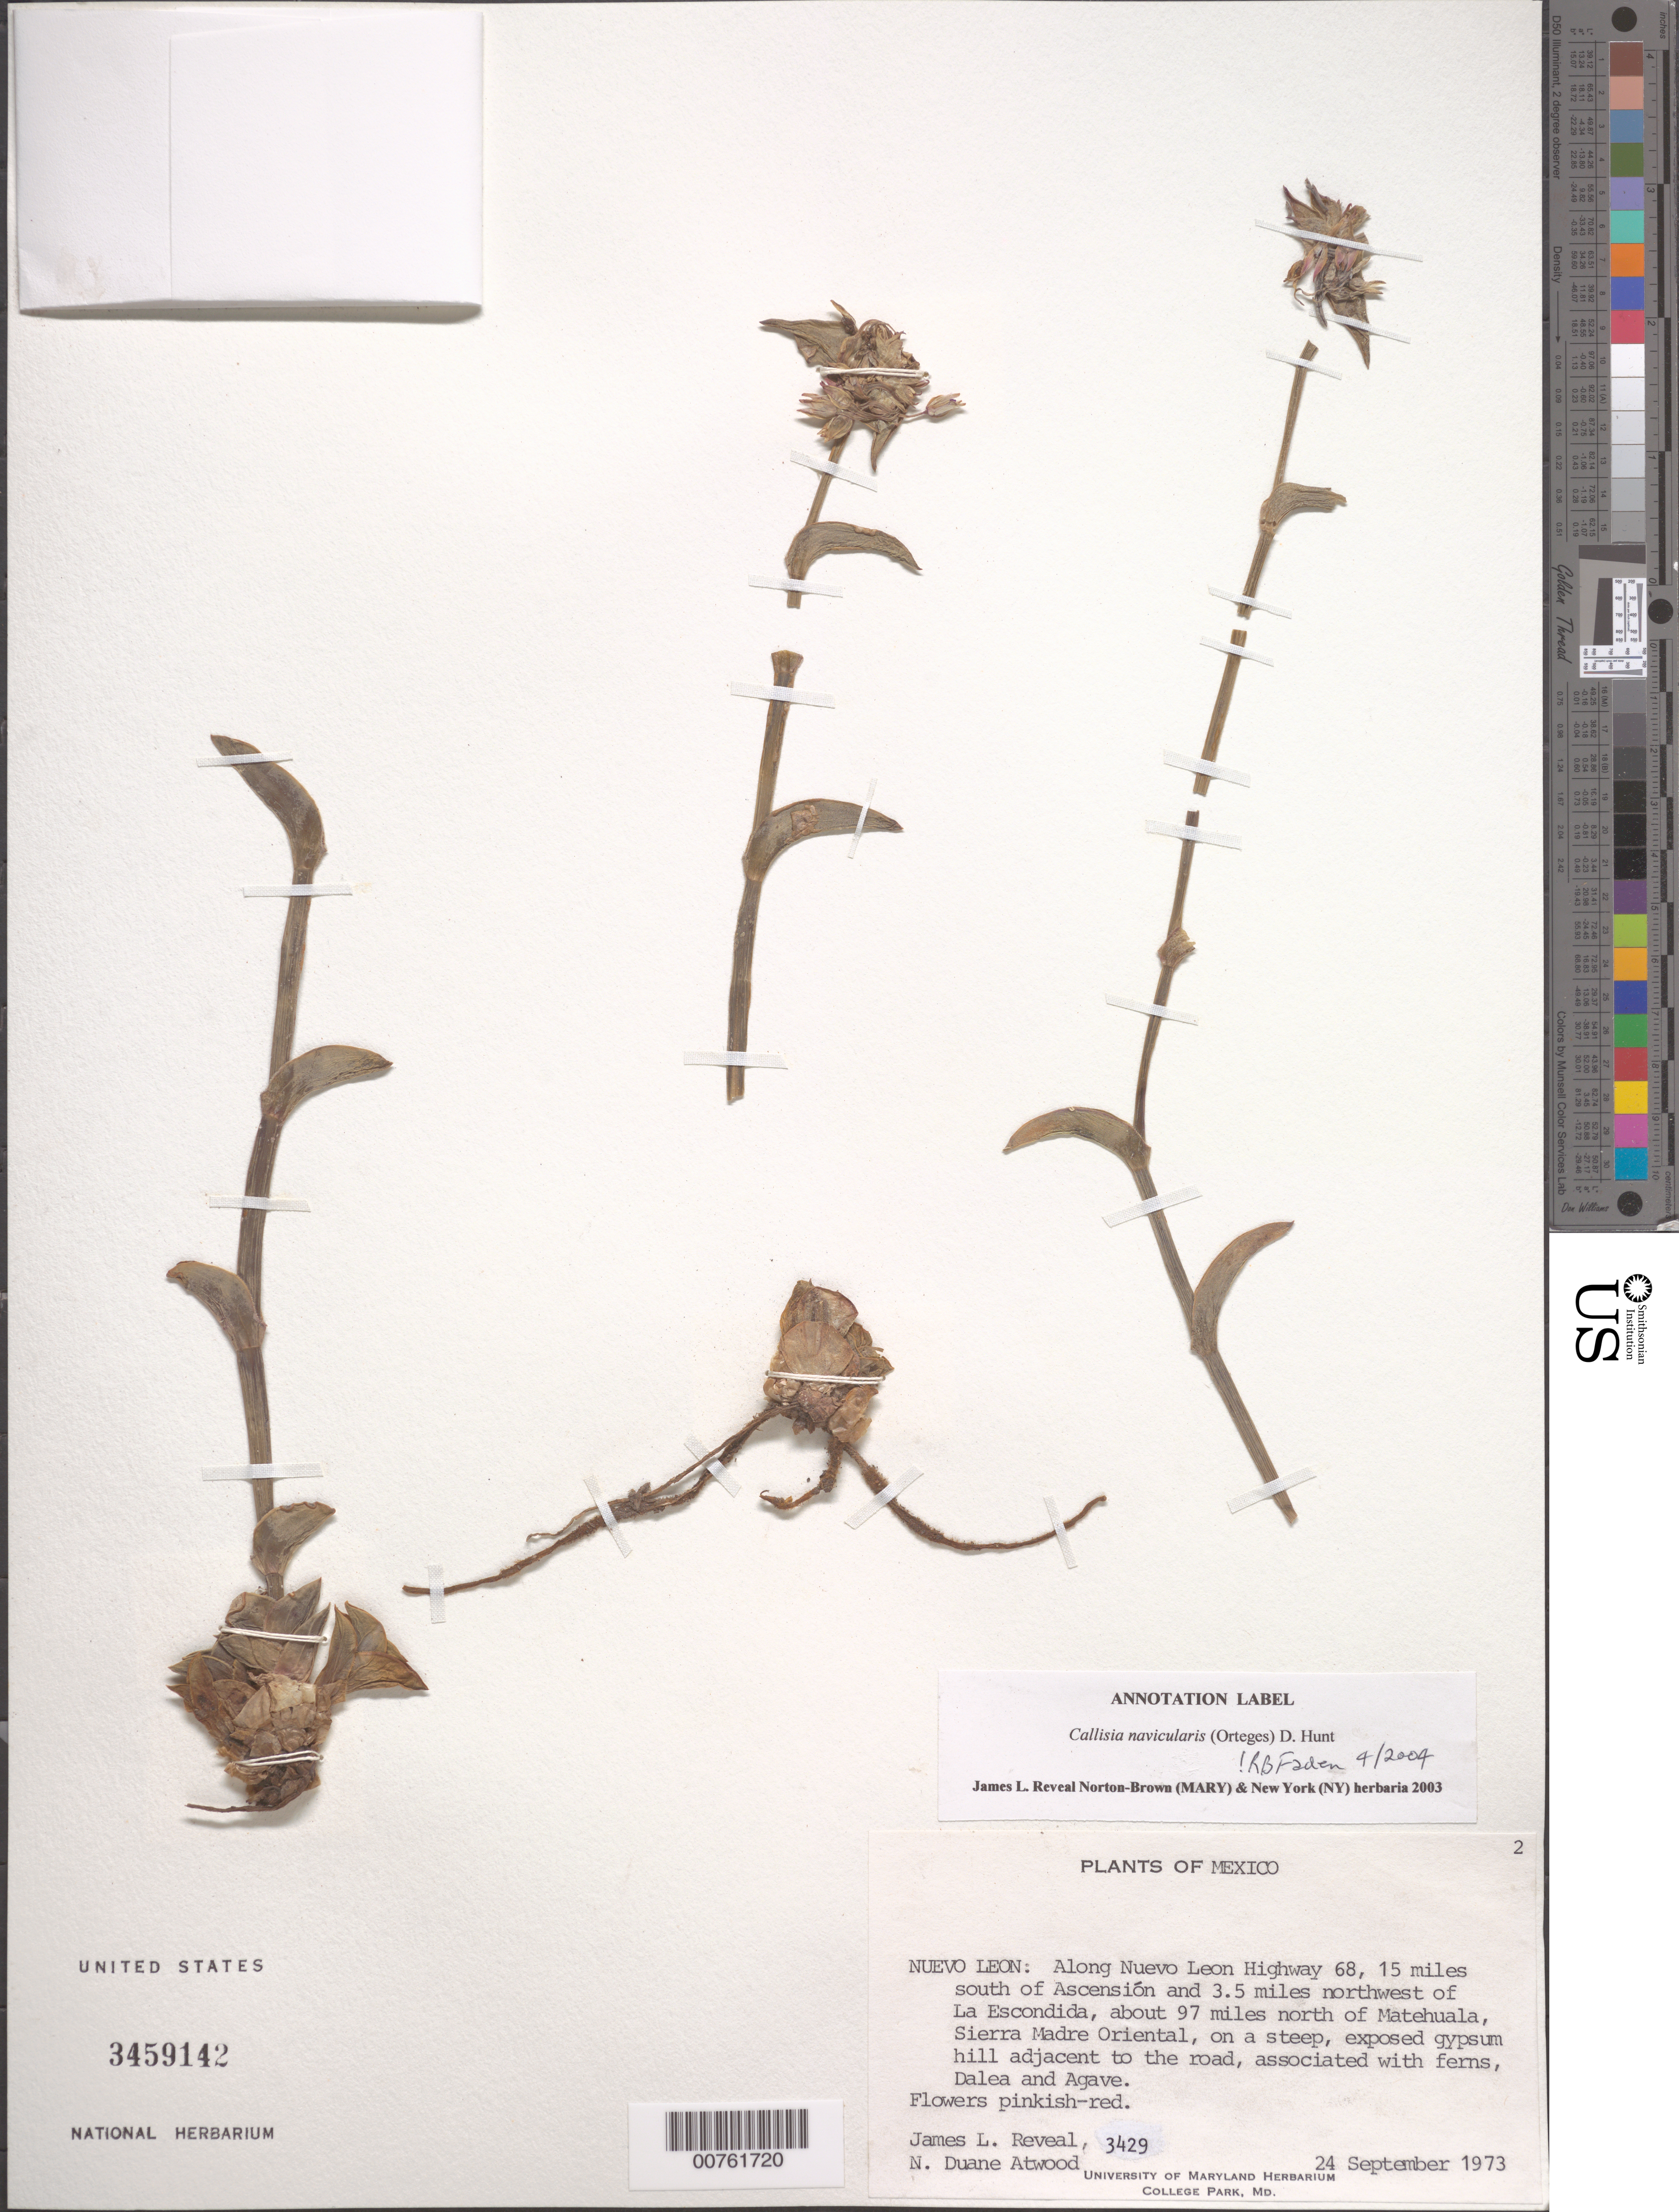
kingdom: Plantae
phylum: Tracheophyta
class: Liliopsida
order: Commelinales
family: Commelinaceae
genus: Callisia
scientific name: Callisia navicularis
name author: (Orteges) D.R. Hunt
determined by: Faden, Robert B., (US), Smithsonian Institution - National Museum of Natural History (UNITED STATES)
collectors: J. L. Reveal & N. Atwood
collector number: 3429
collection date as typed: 24 Sep 1973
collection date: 1973-09-24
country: Mexico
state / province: Nuevo León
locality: Along Nuevo Leon Highway 68, 15 miles S of Ascension and 3.5 miles NW of La Escondida, about 97 miles N of Matehuala, Sierra Madre Oriental, on a steep, exposed gypsum hill adjacent to the road, associated with ferns, Dalea and Agave.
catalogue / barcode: US 3459142